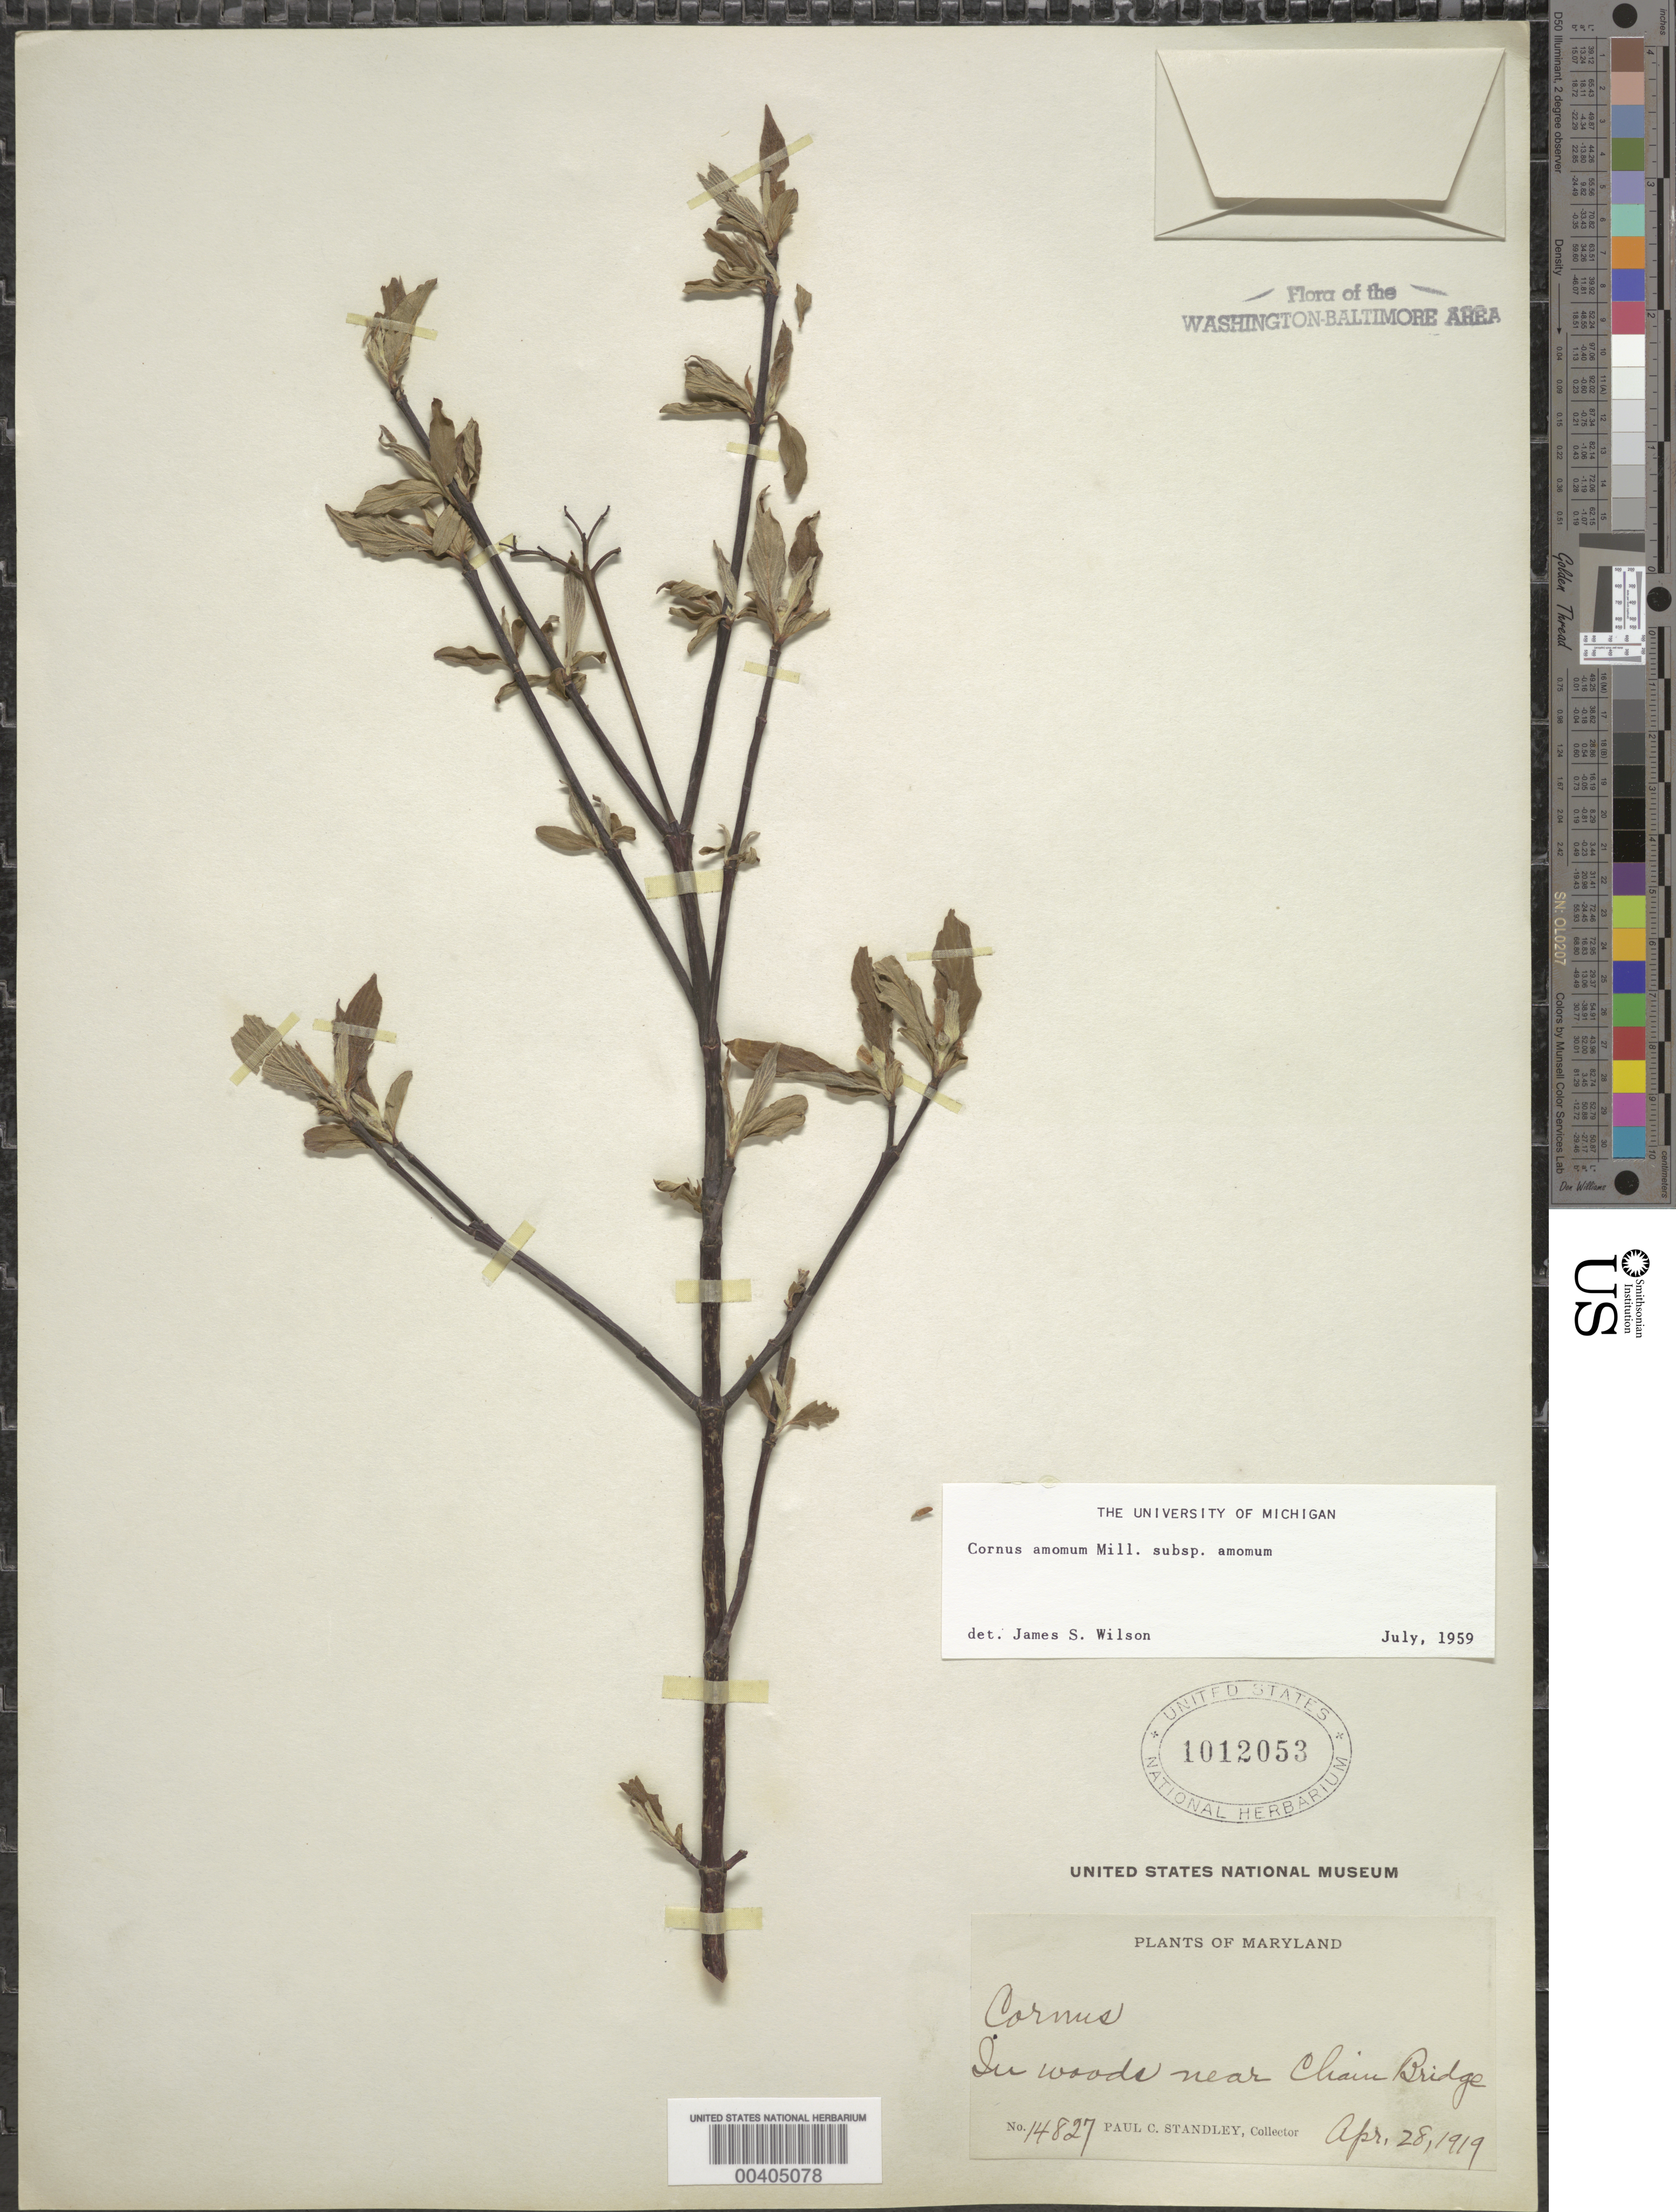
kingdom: Plantae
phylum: Tracheophyta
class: Magnoliopsida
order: Cornales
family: Cornaceae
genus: Cornus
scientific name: Cornus amomum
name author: Mill.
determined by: Wilson, J. S., (MICH), University of Michigan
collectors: P. C. Standley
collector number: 14827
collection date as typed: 28 Apr 1919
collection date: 1919-04-28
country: United States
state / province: Maryland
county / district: Montgomery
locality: Chain Bridge, Near C. & O. Canal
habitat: In woods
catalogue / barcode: US 1012053